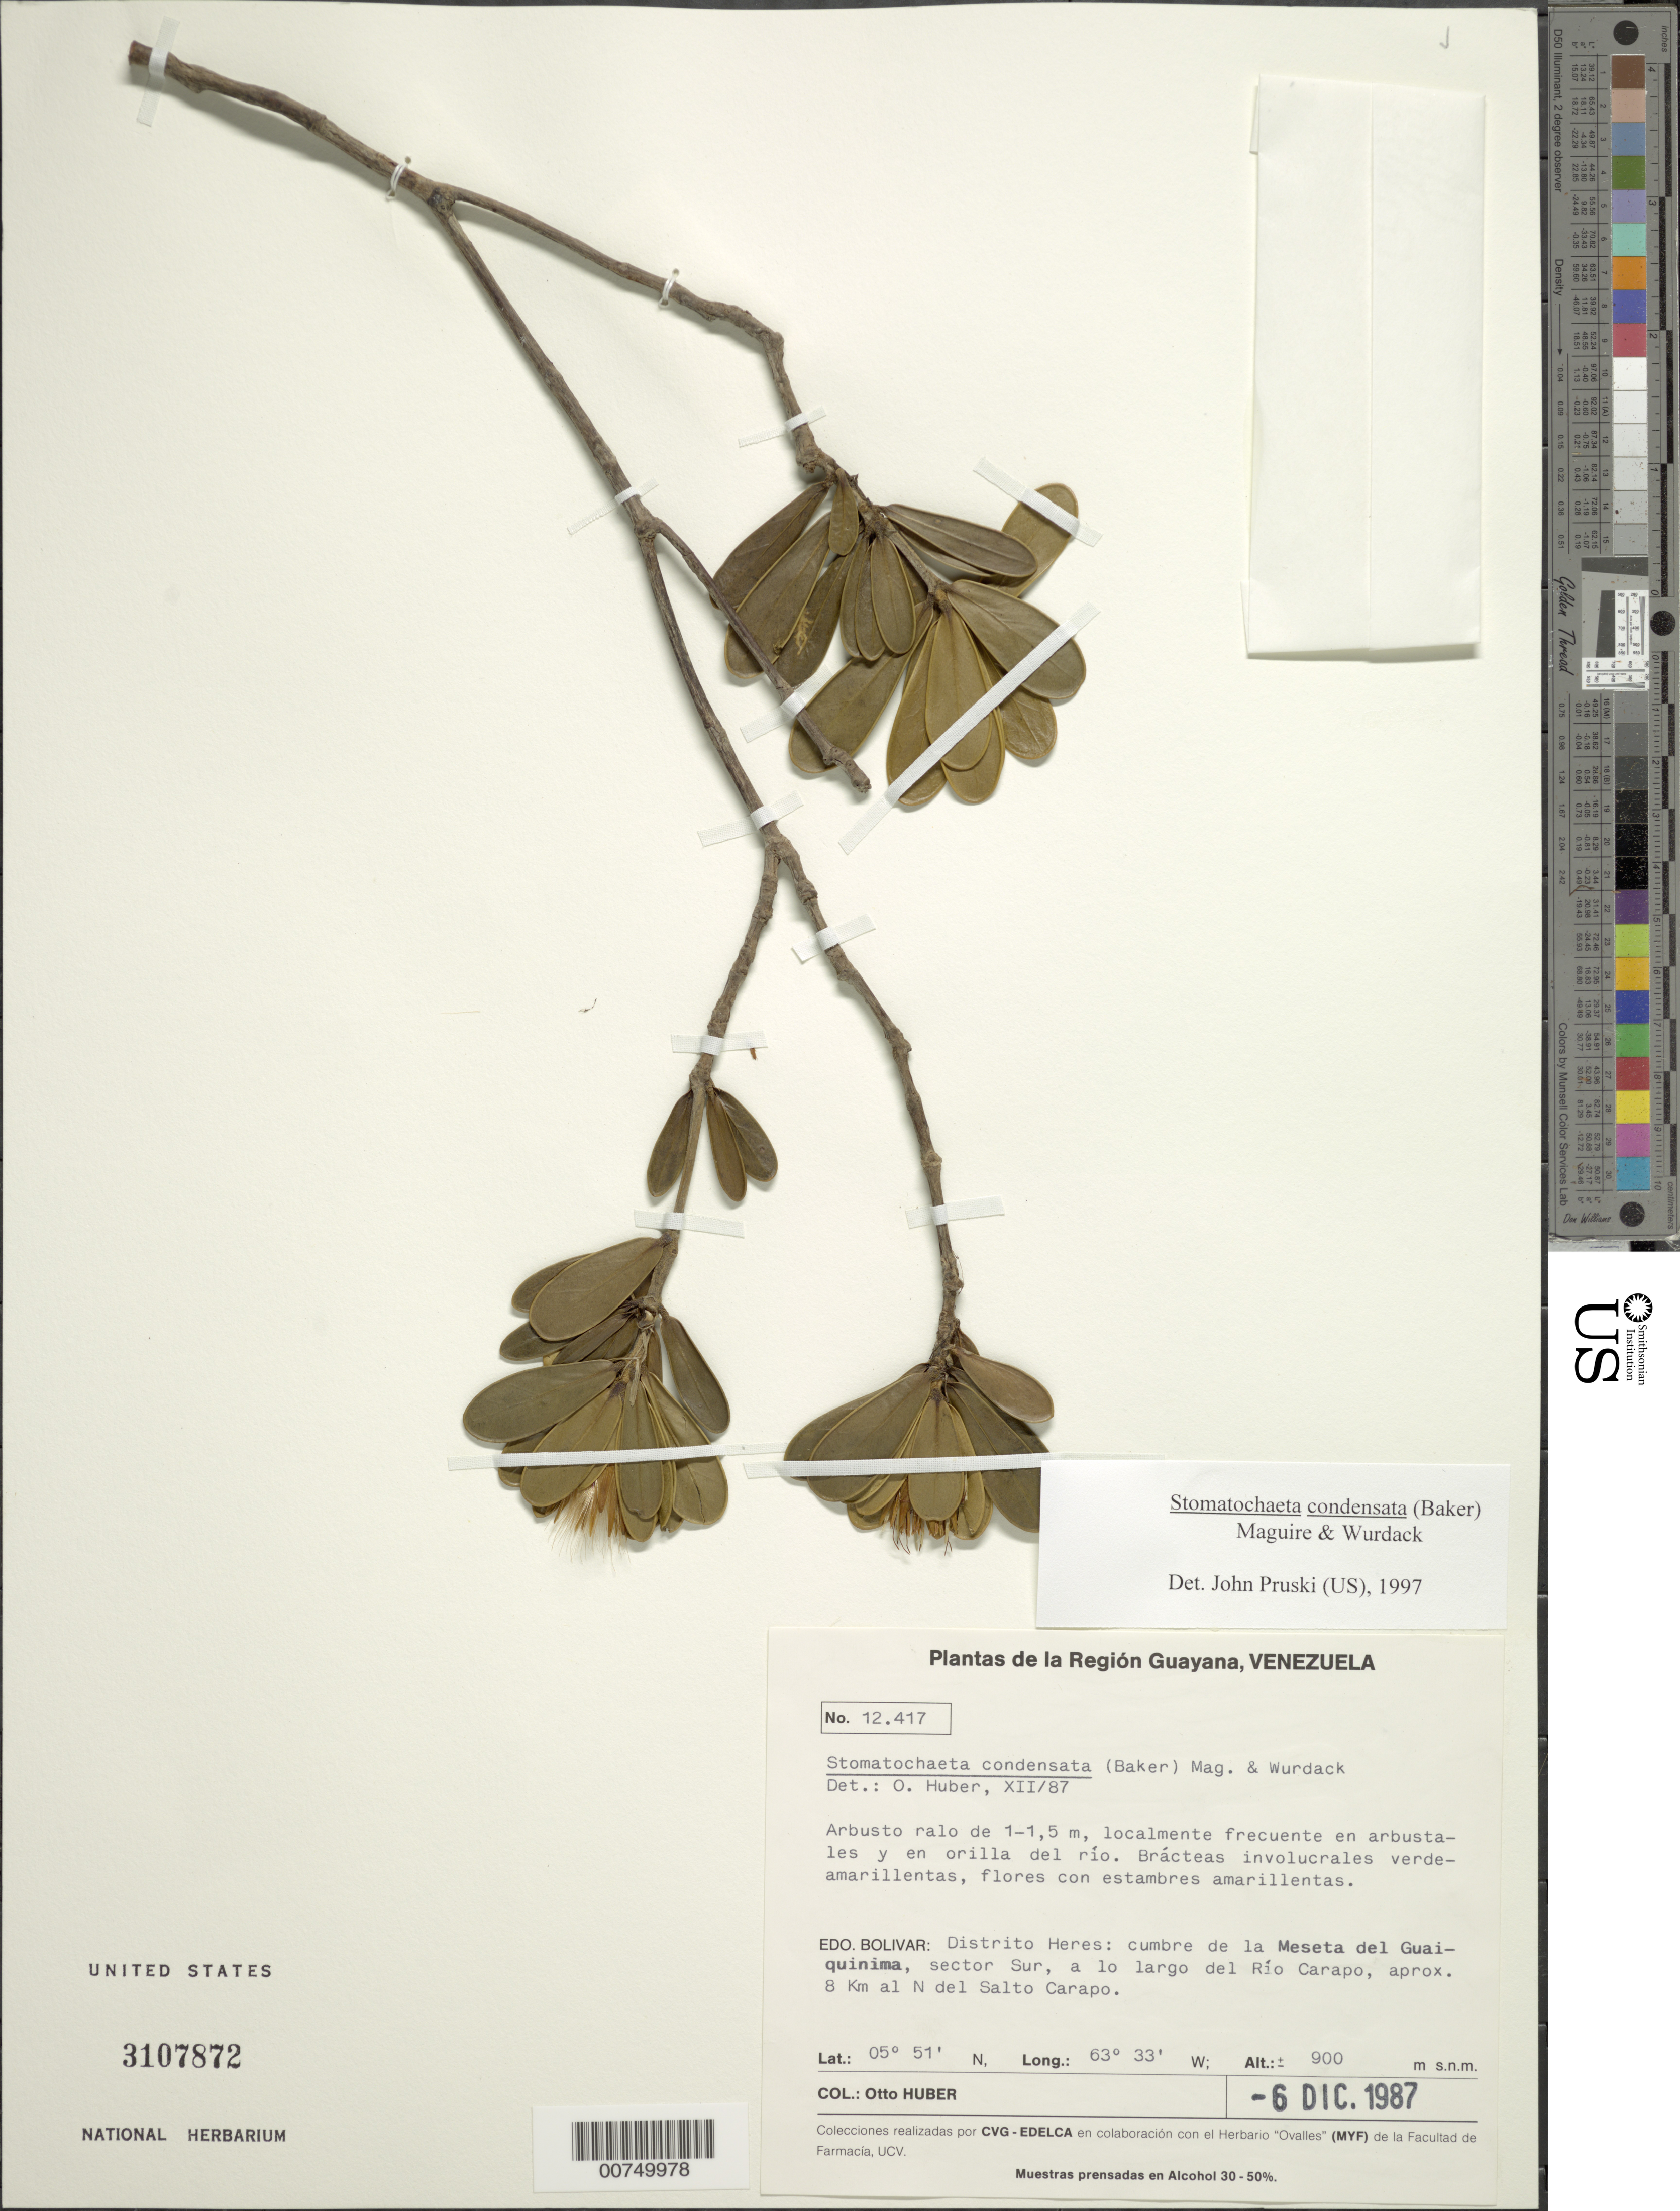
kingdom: Plantae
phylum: Tracheophyta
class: Magnoliopsida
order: Asterales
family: Asteraceae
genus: Stomatochaeta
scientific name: Stomatochaeta condensata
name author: (Baker) Maguire & Wurdack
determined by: Pruski, J. F.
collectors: O. Huber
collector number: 12417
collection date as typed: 6-Dec-87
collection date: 1987-12-06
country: Venezuela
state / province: Bolívar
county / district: Heres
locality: Meseta del Gauiquinima, cumbre, sector Sur, a lo largo del Río Carapo, aprox 8 km al N del Salto Carapo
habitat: Cumbre de meseta; en arbustales y en orilla del río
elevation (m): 900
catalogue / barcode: US 3107872